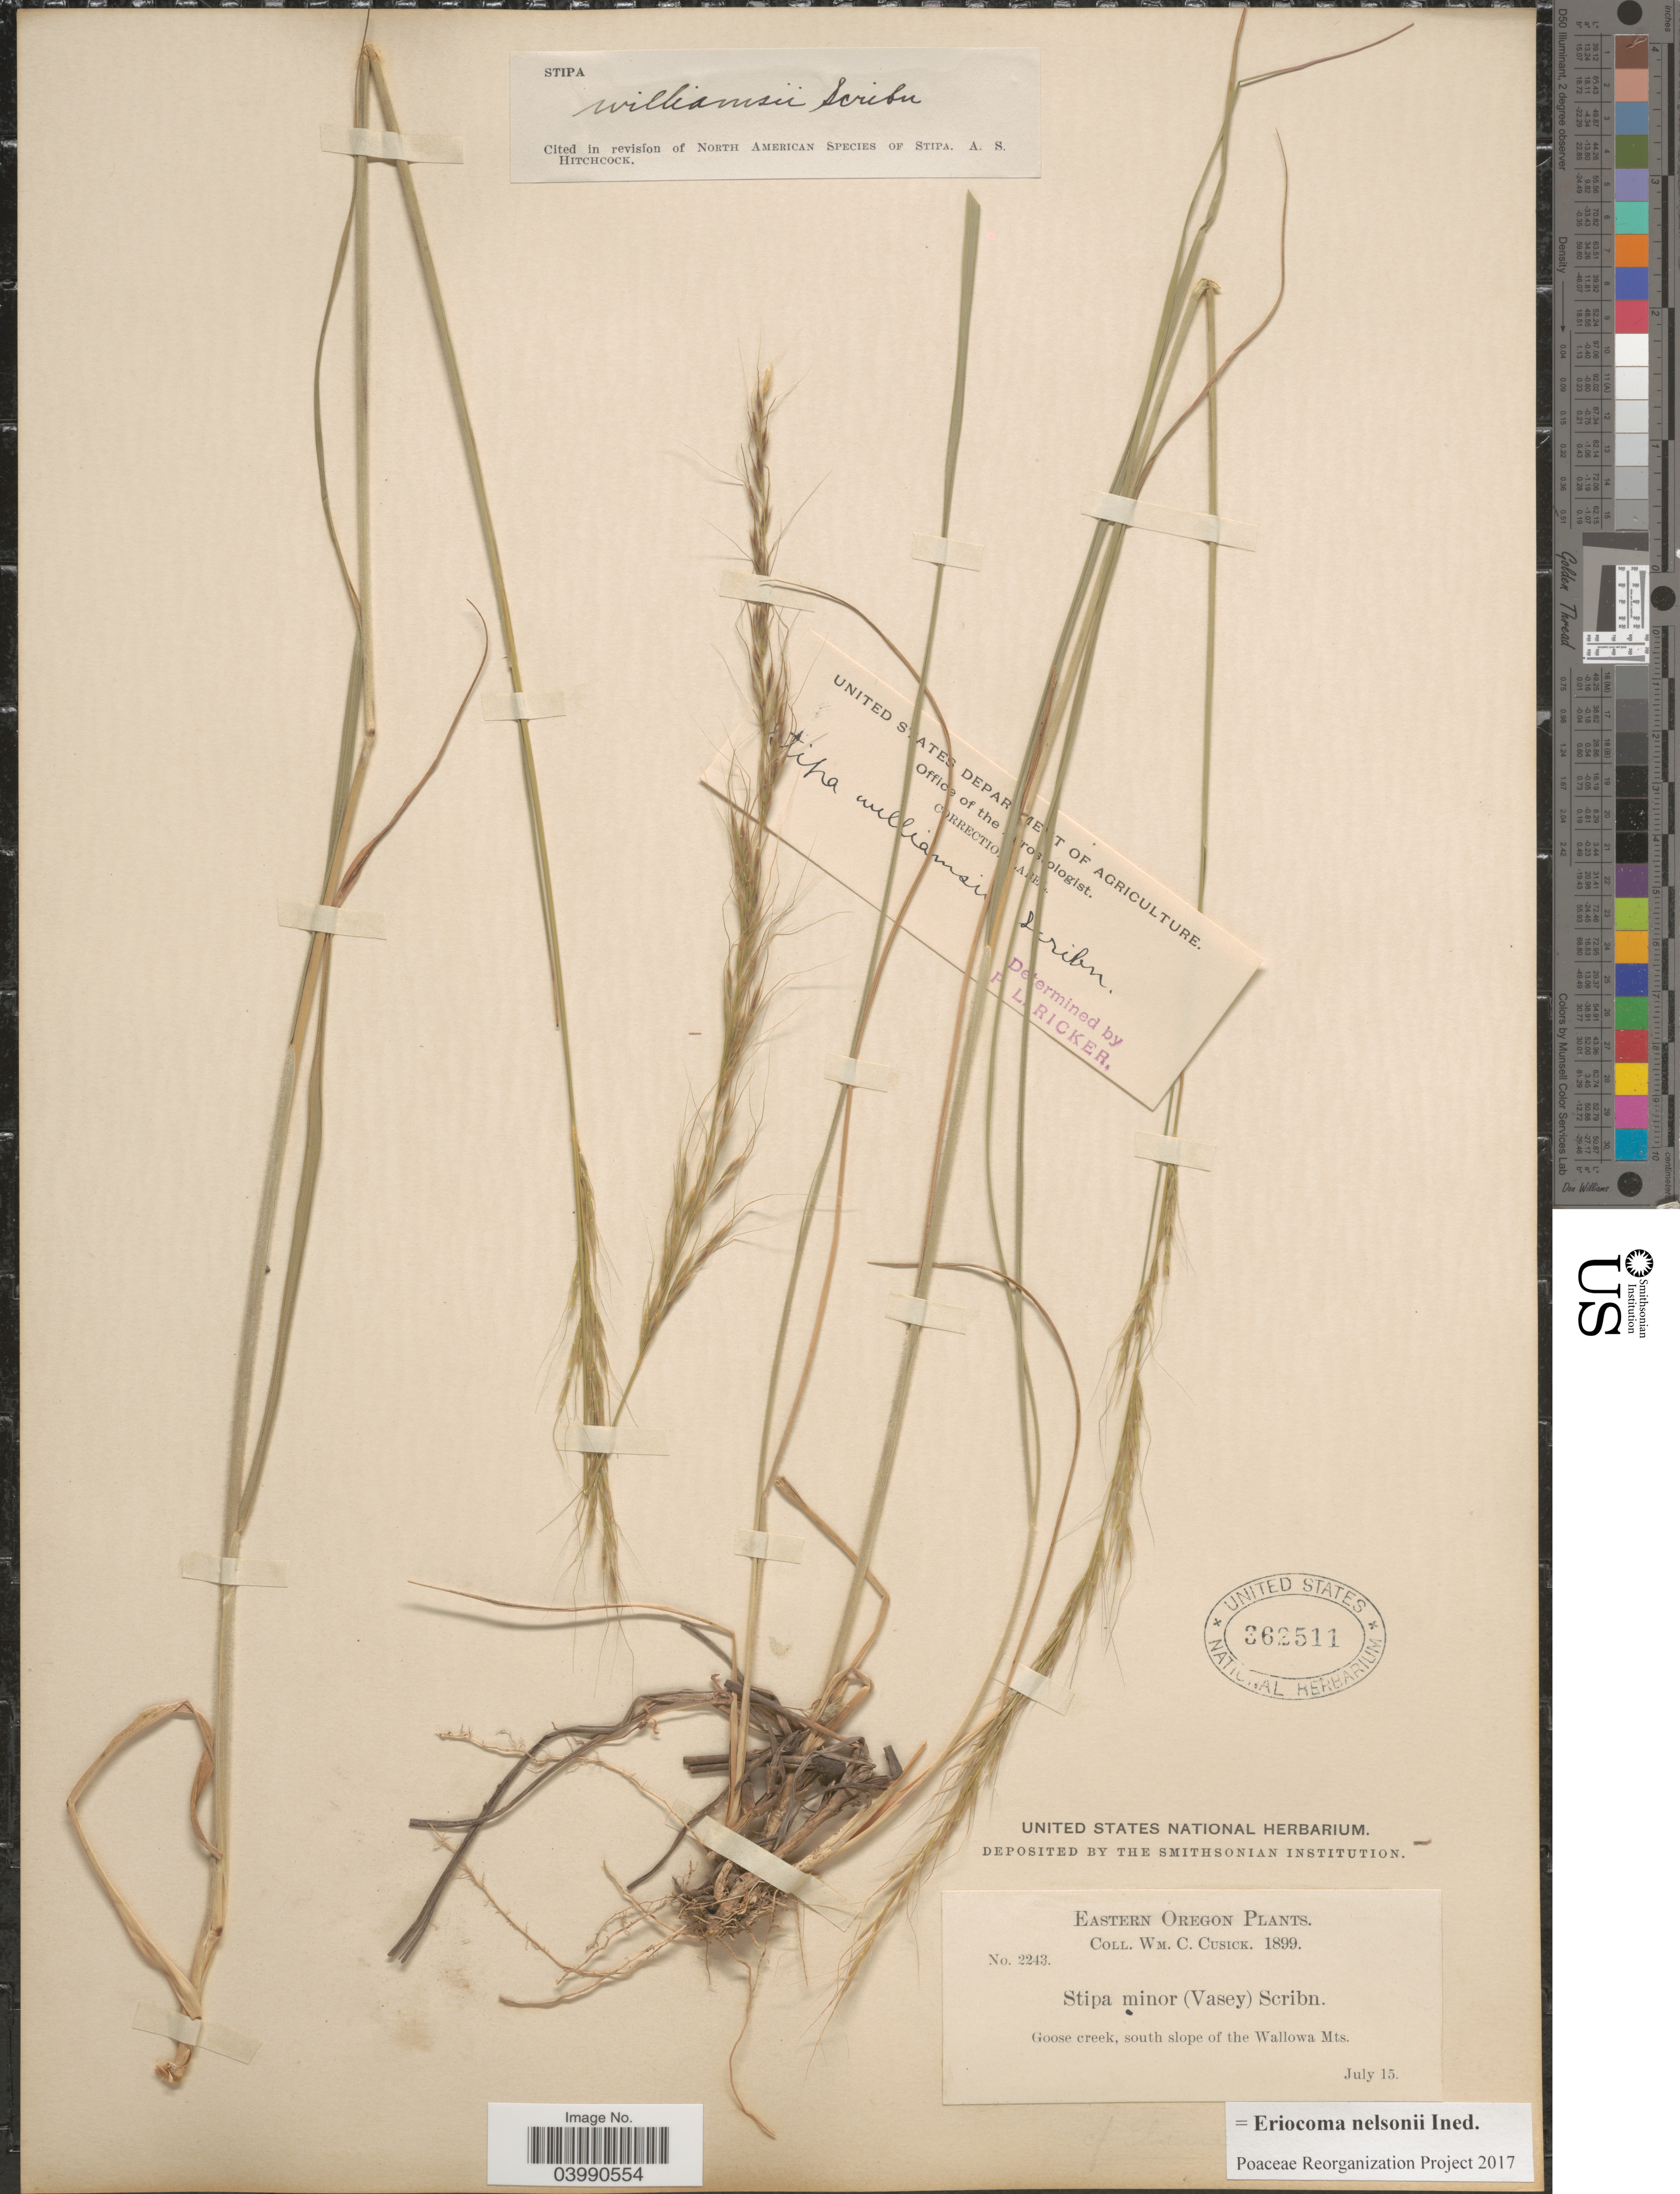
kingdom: Plantae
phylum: Tracheophyta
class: Liliopsida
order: Poales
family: Poaceae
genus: Eriocoma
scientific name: Eriocoma nelsonii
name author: (Scribn.) Romasch.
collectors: W. C. Cusick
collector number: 2243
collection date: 1899-07-15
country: United States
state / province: Oregon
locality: Eastern Oregon. Goose creek, south slope of the Wallowa Mts.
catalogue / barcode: US 362511